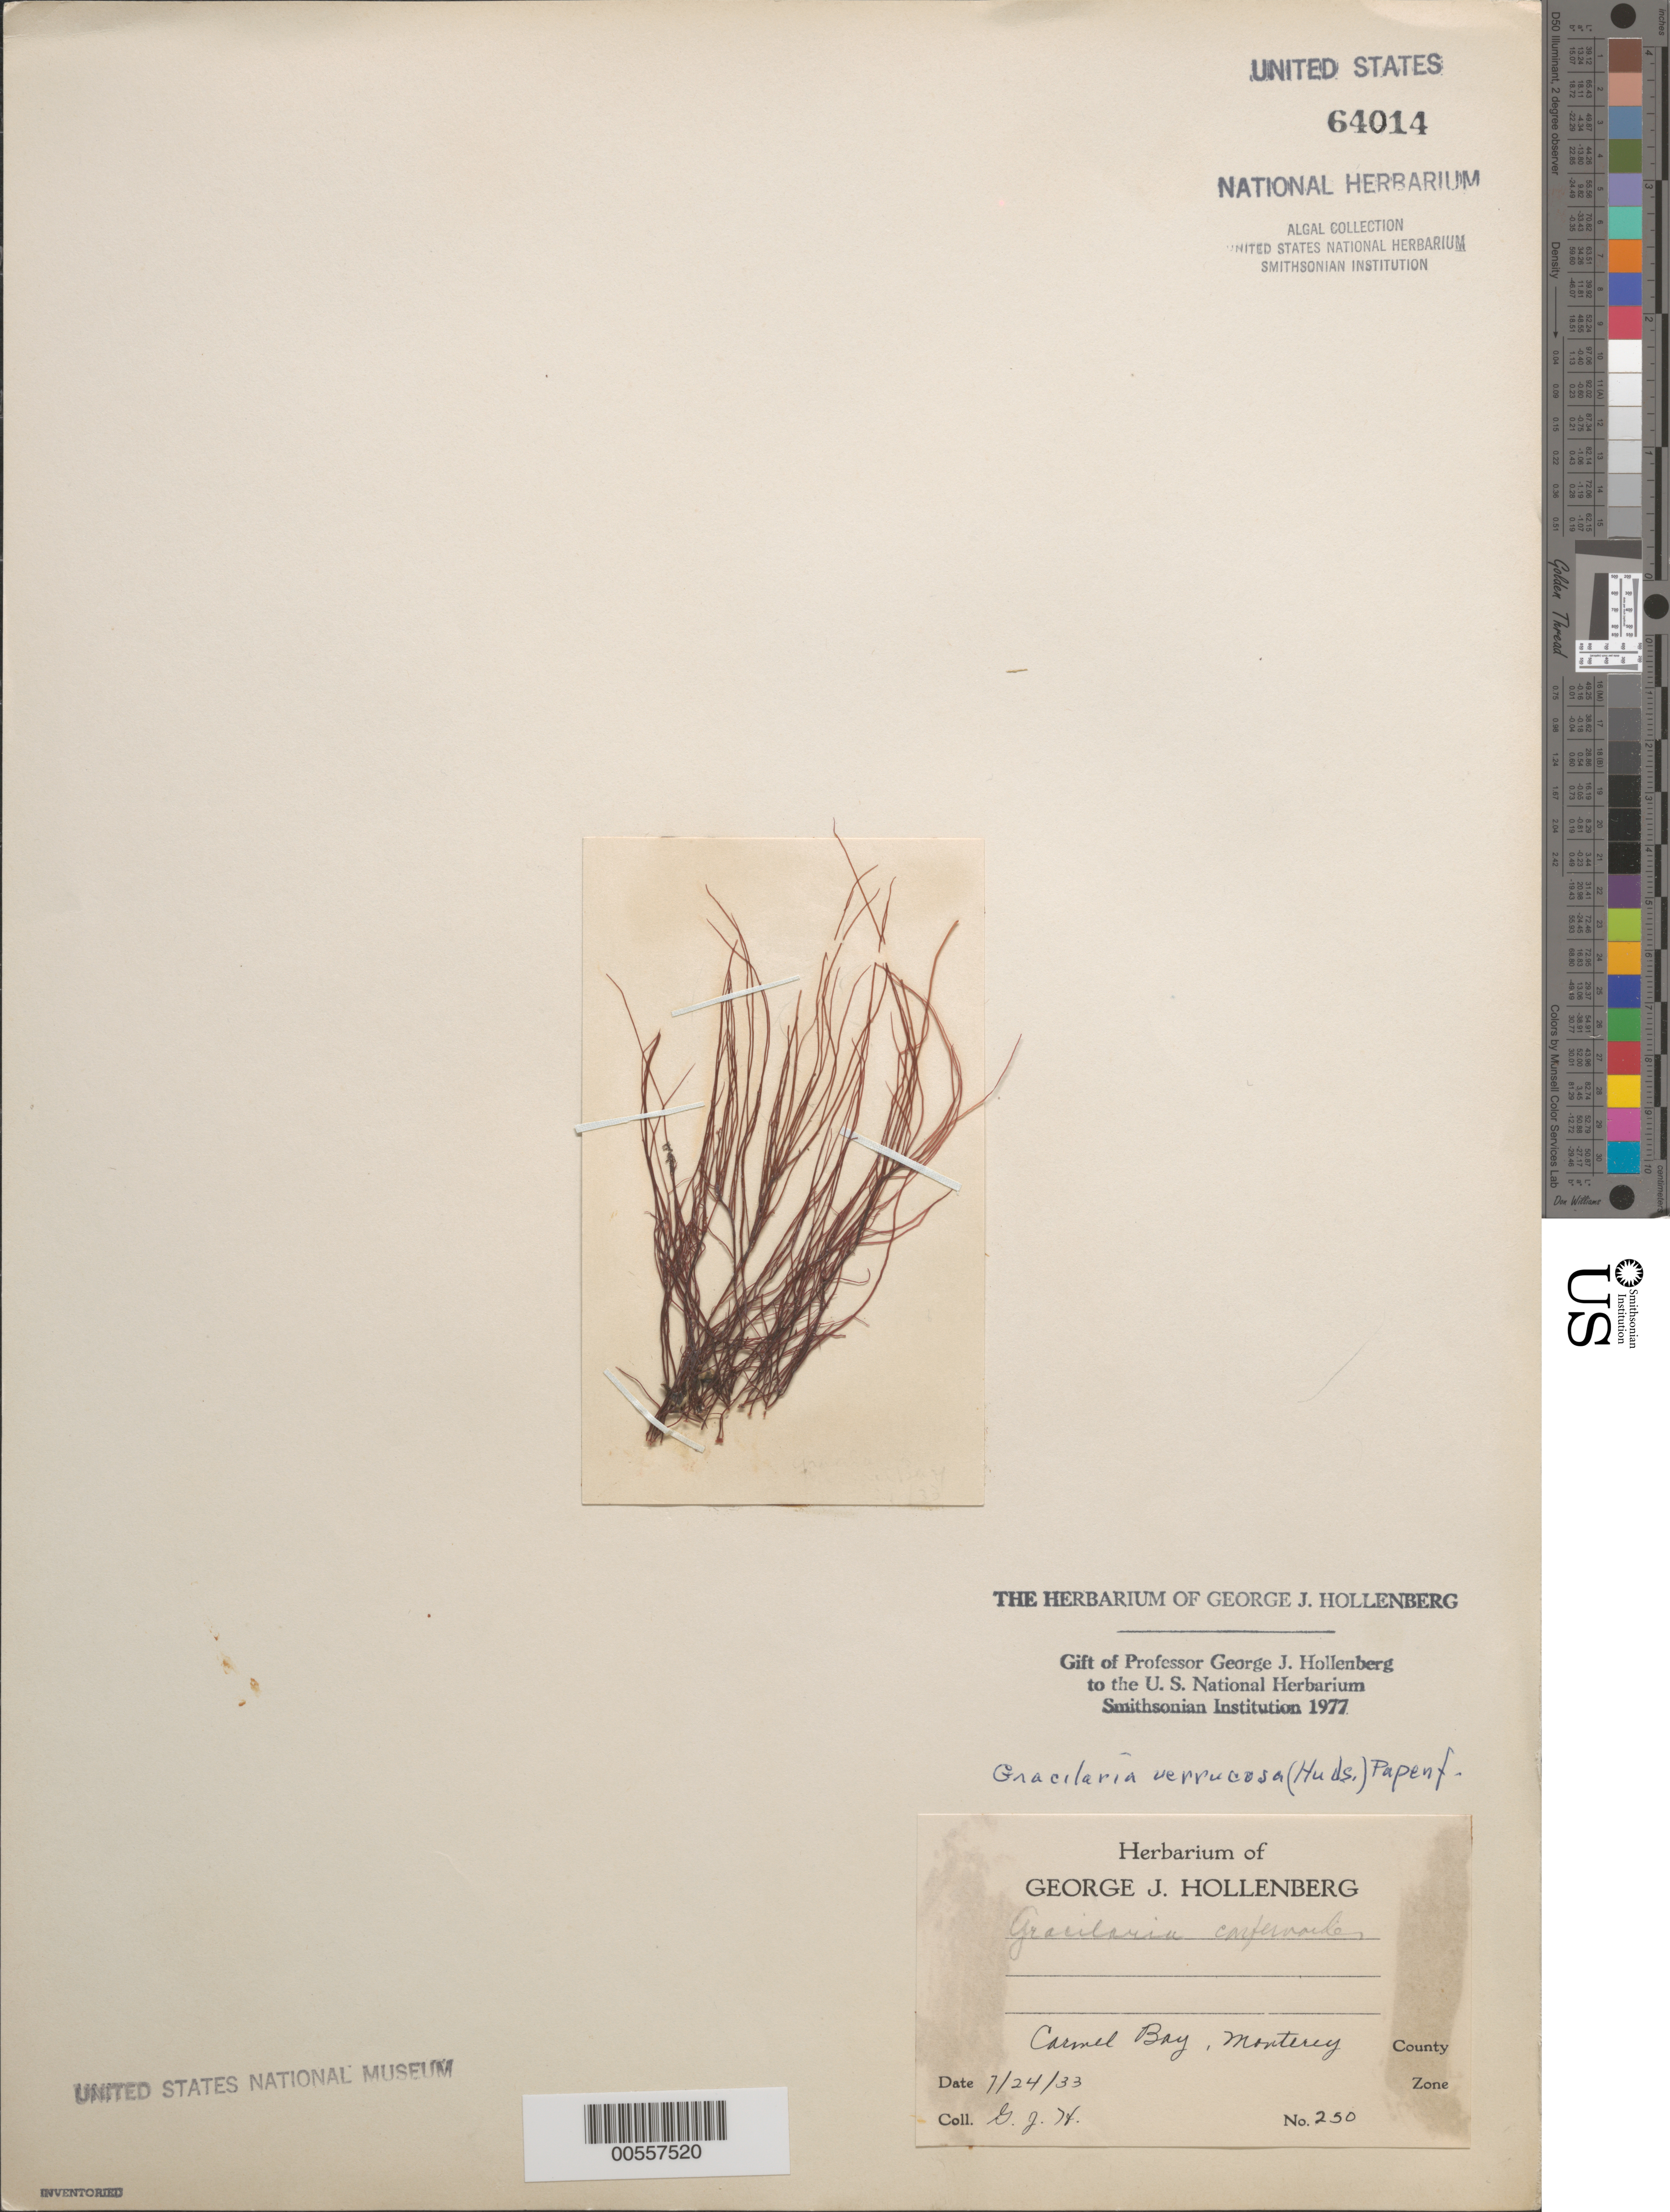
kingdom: Plantae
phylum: Rhodophyta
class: Florideophyceae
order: Gracilariales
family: Gracilariaceae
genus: Gracilariopsis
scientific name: Gracilariopsis longissima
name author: (S.G. Gmel.) Steentoft et al.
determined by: Algae name updating Project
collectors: G. Hollenberg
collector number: GJH 250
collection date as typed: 24 Jul 1933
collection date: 1933-07-24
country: United States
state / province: California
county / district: Monterey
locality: Carmel Bay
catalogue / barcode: US 64014